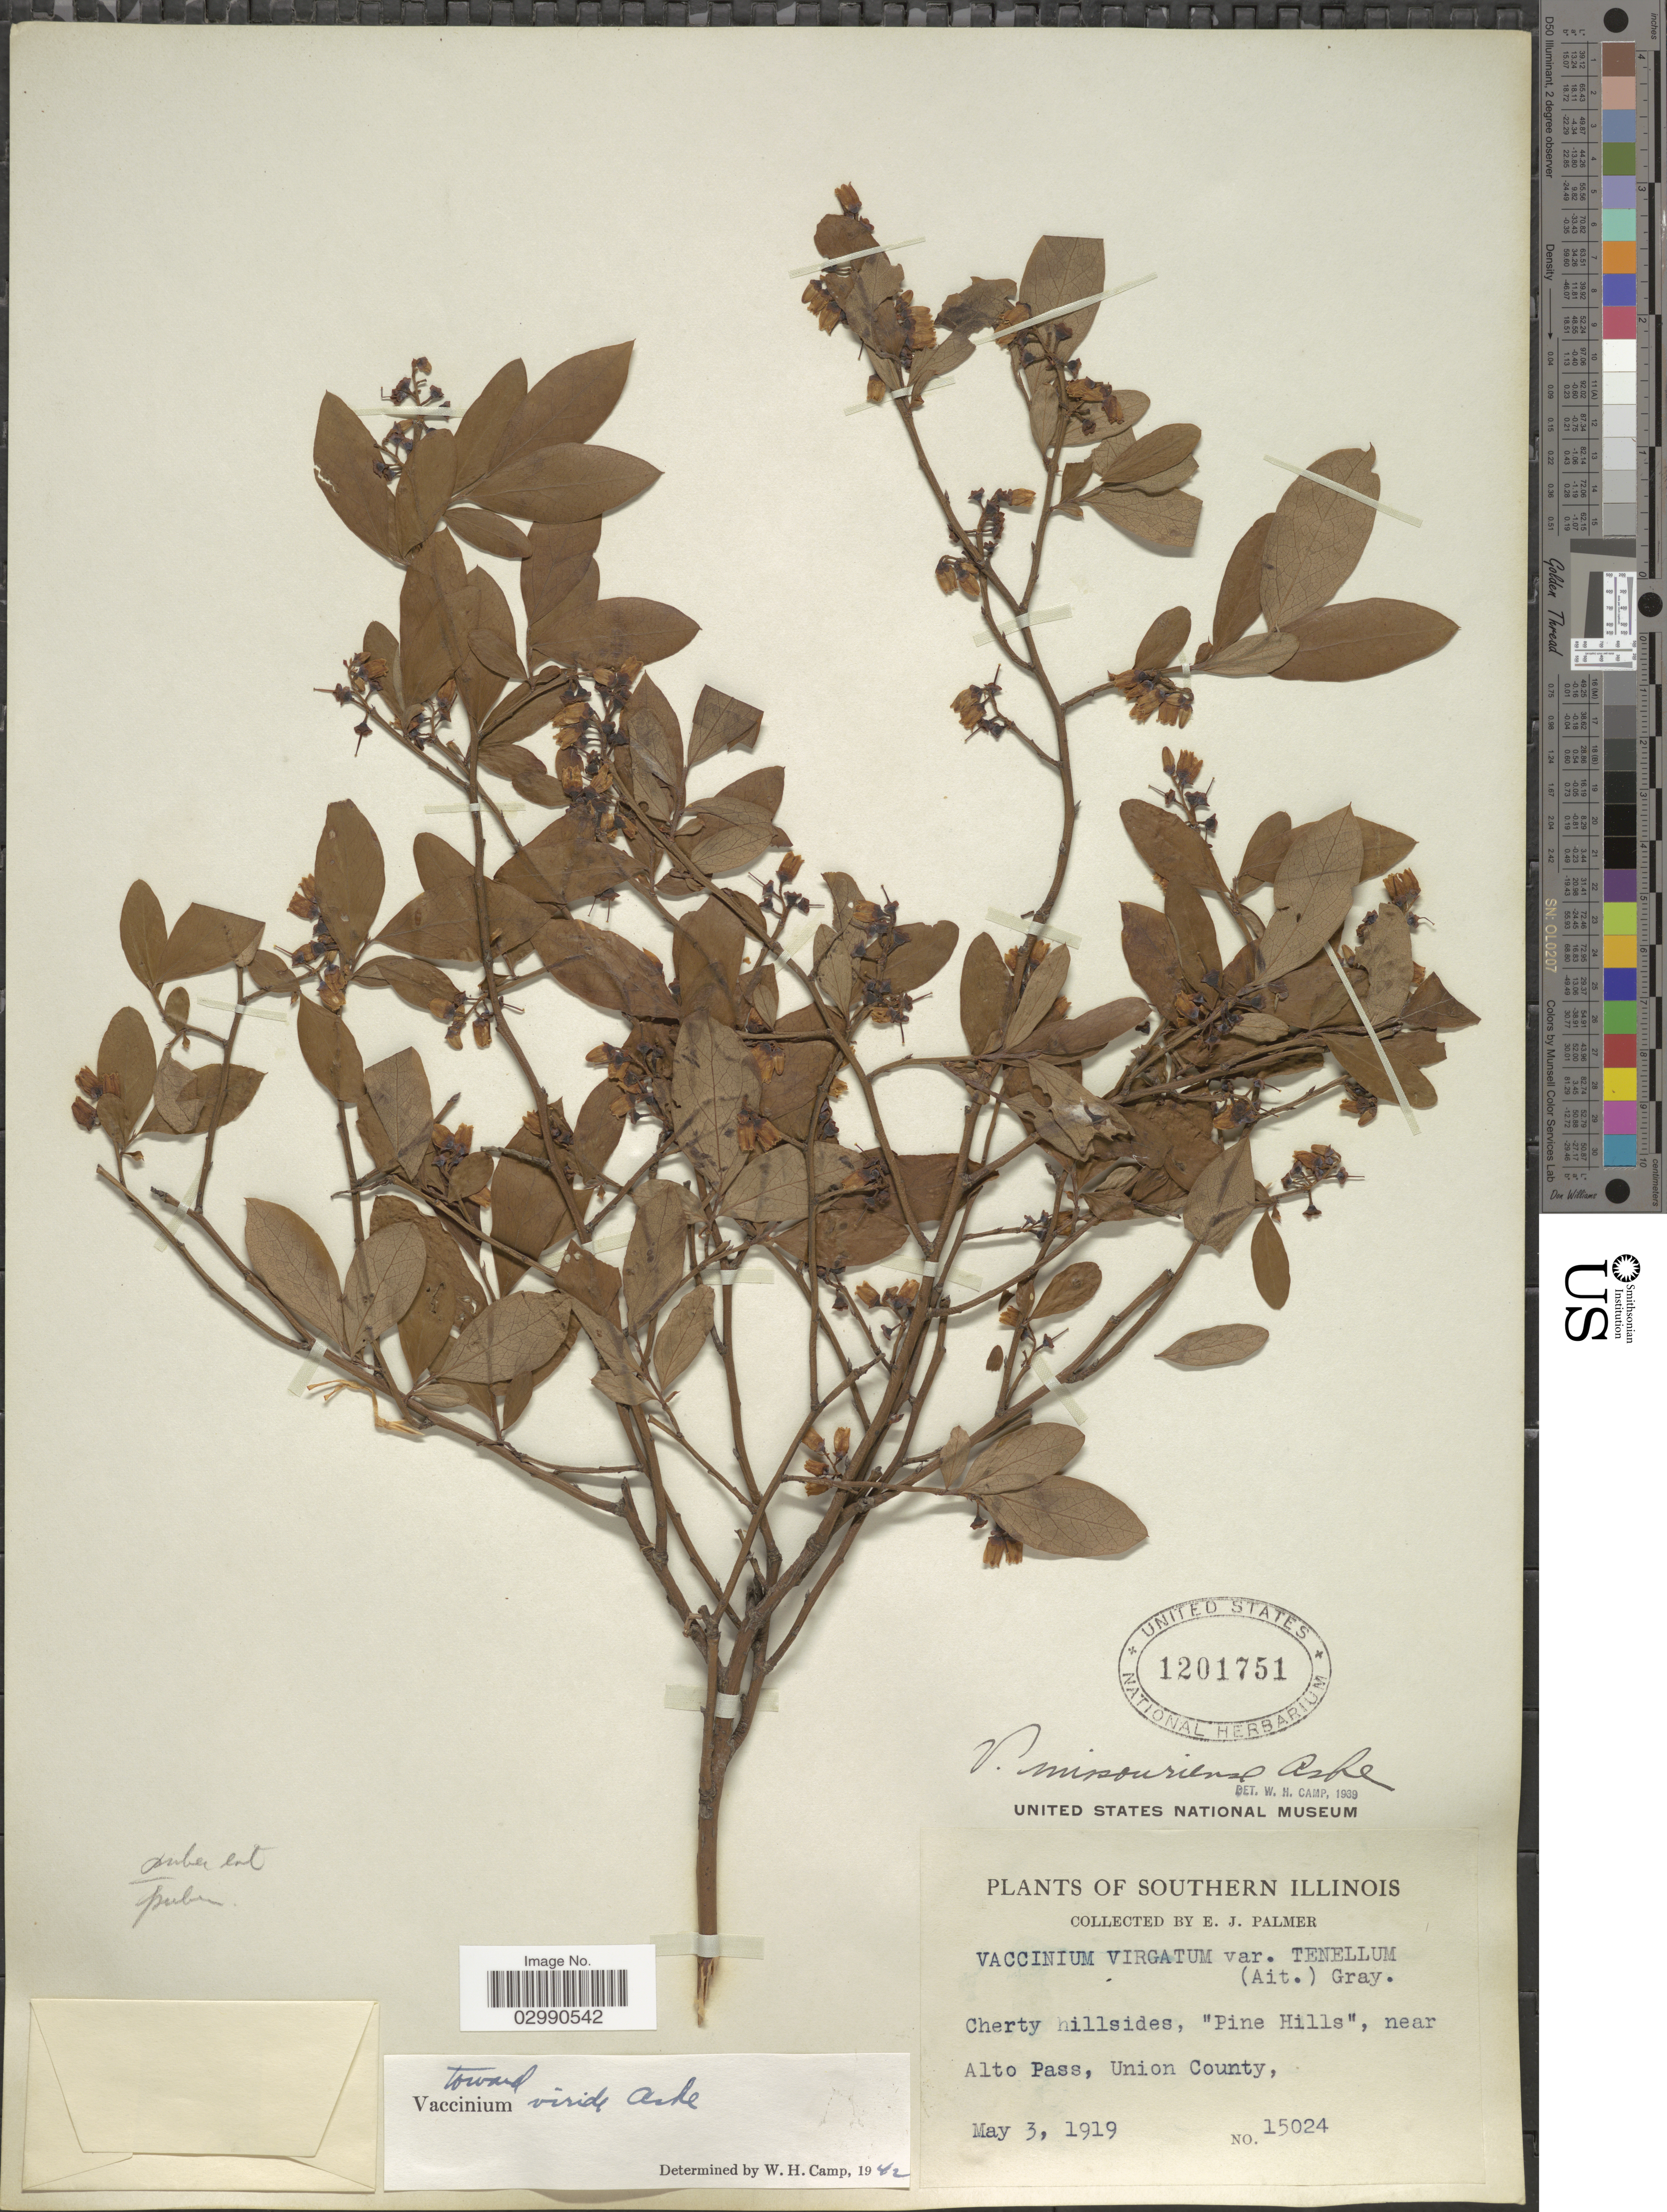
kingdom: Plantae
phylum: Tracheophyta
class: Magnoliopsida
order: Ericales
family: Ericaceae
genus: Vaccinium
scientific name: Vaccinium viride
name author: Ashe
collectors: E. J. Palmer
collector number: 15024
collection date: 1919-05-03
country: United States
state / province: Illinois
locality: Southern Illinois. Near Alto Pass, Union County.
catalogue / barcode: US 1201751